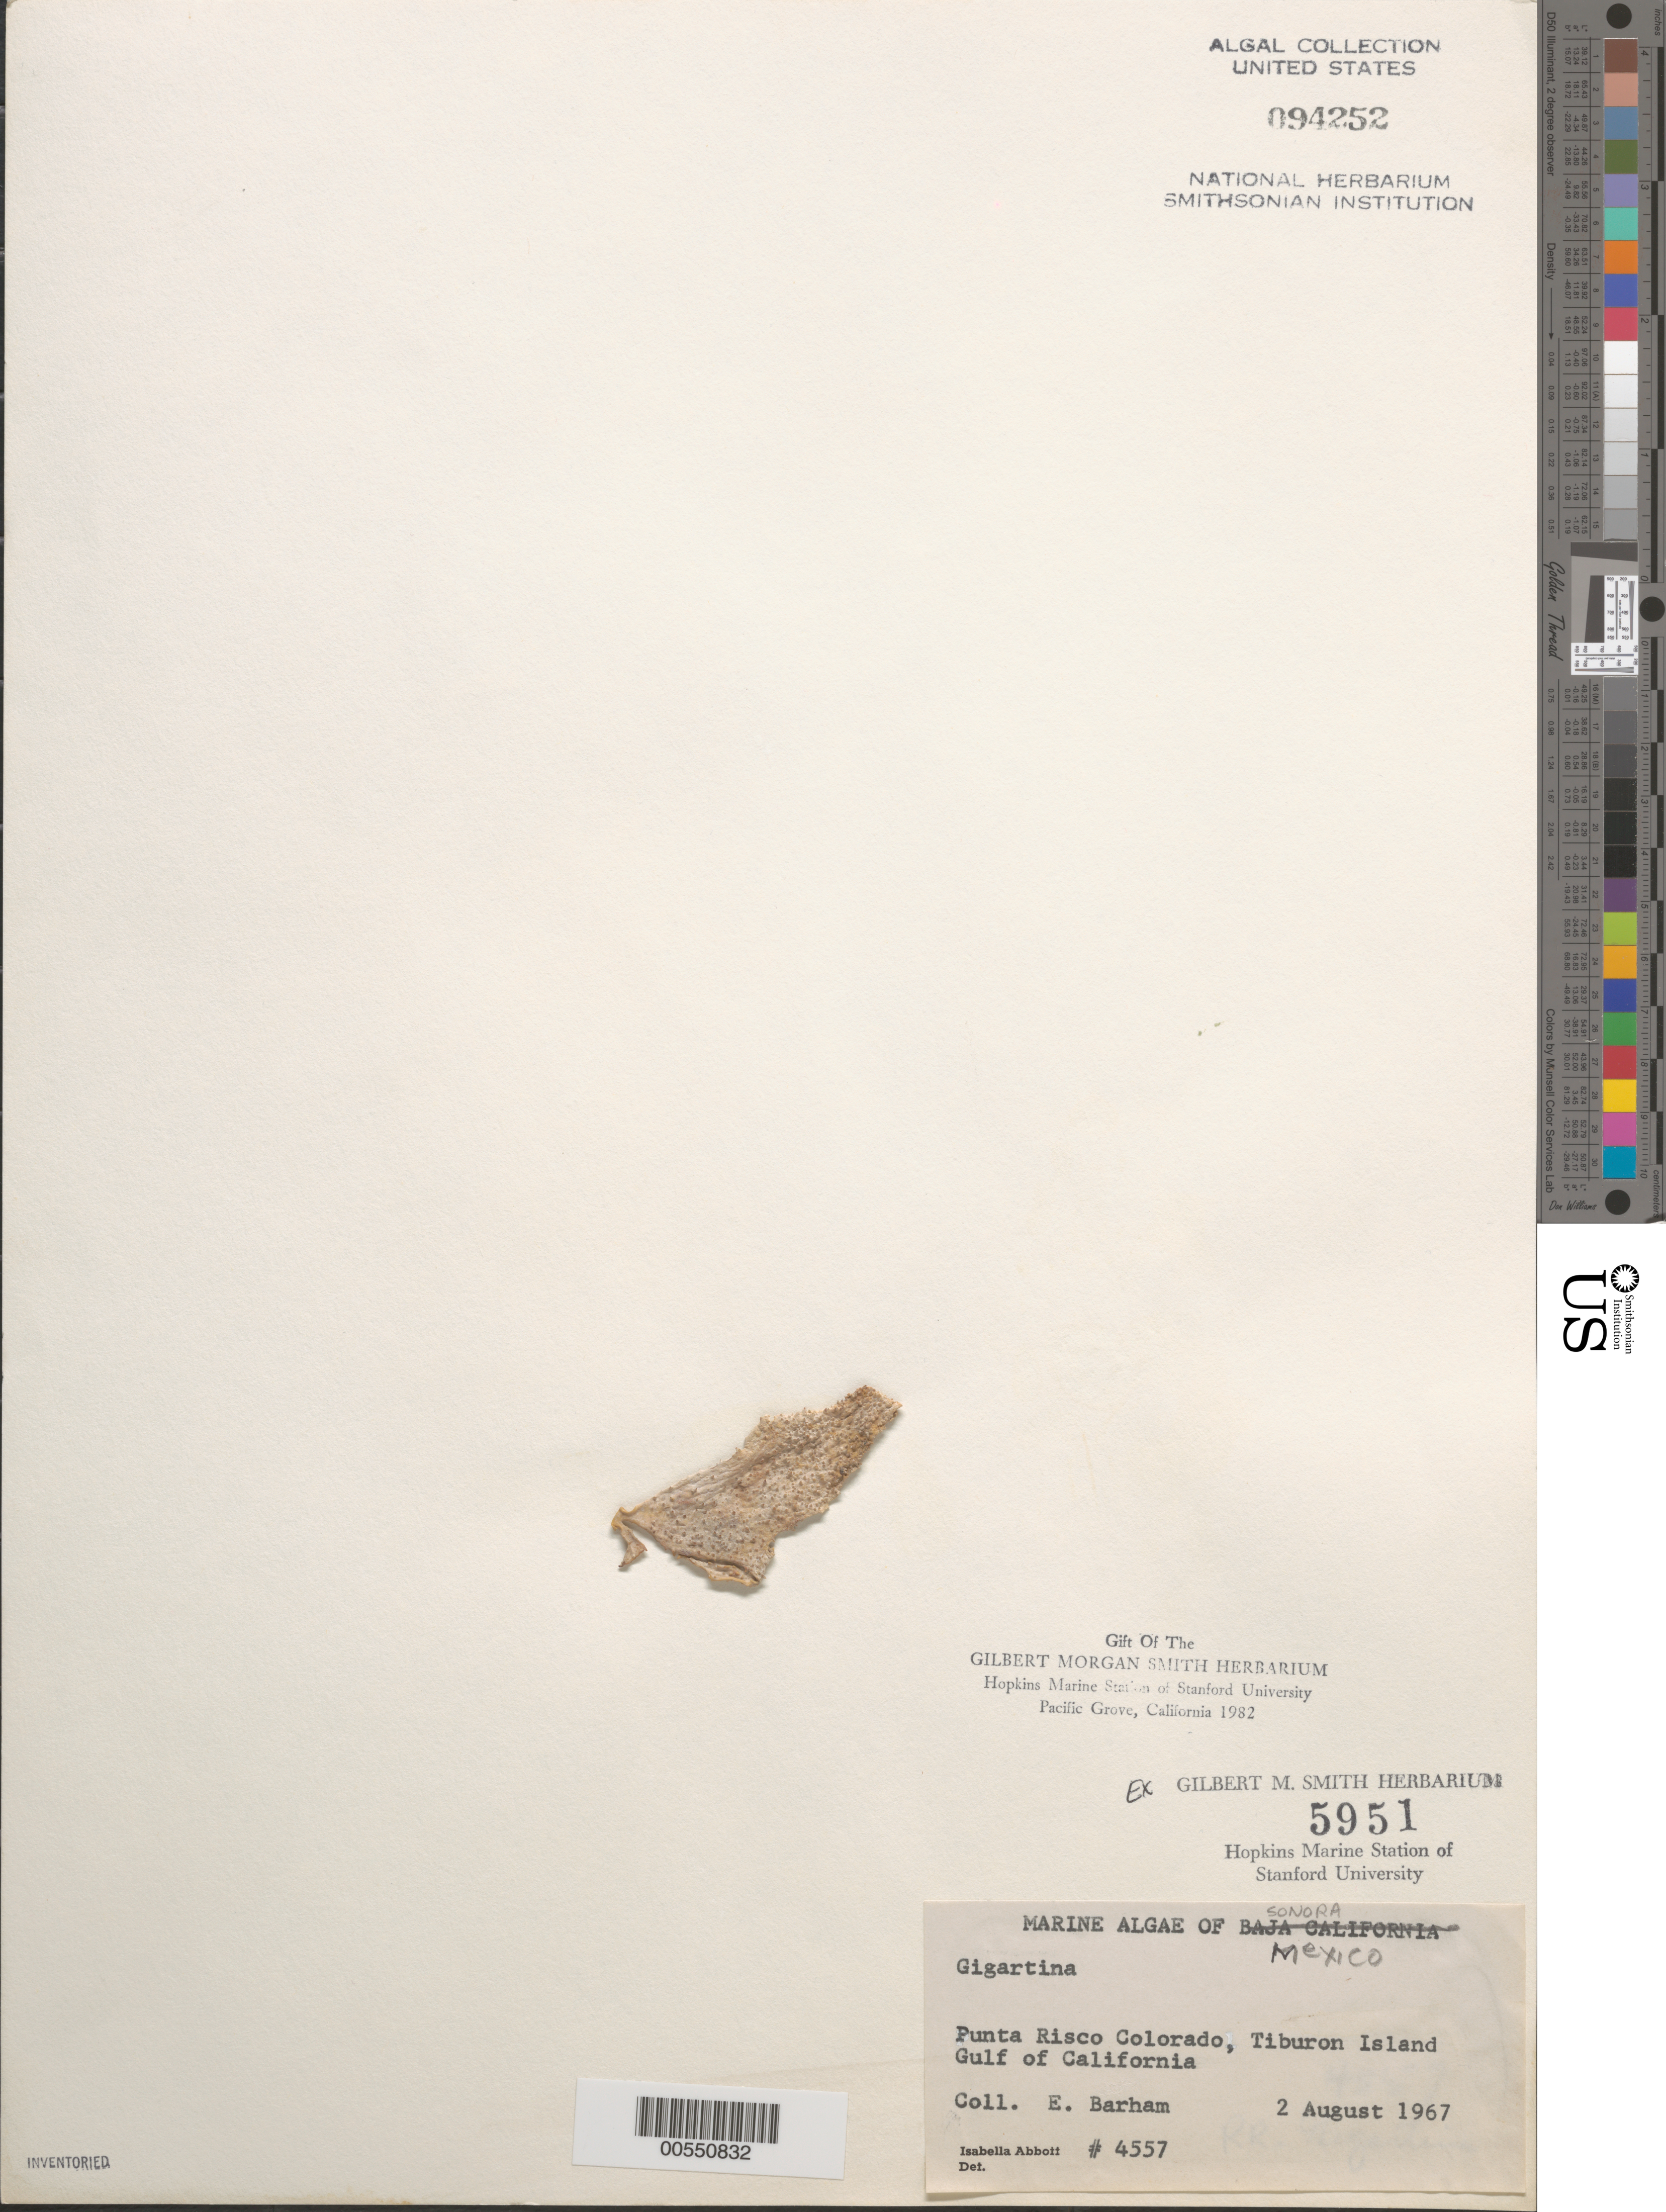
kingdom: Plantae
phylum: Rhodophyta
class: Florideophyceae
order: Gigartinales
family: Gigartinaceae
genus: Gigartina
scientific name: Gigartina sp.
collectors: E. Barham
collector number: IAA 4557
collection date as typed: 02 Aug 1967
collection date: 1967-08-02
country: Mexico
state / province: Sonora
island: Isla Tiburon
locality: Punta Risco Colorado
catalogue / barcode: US 94252